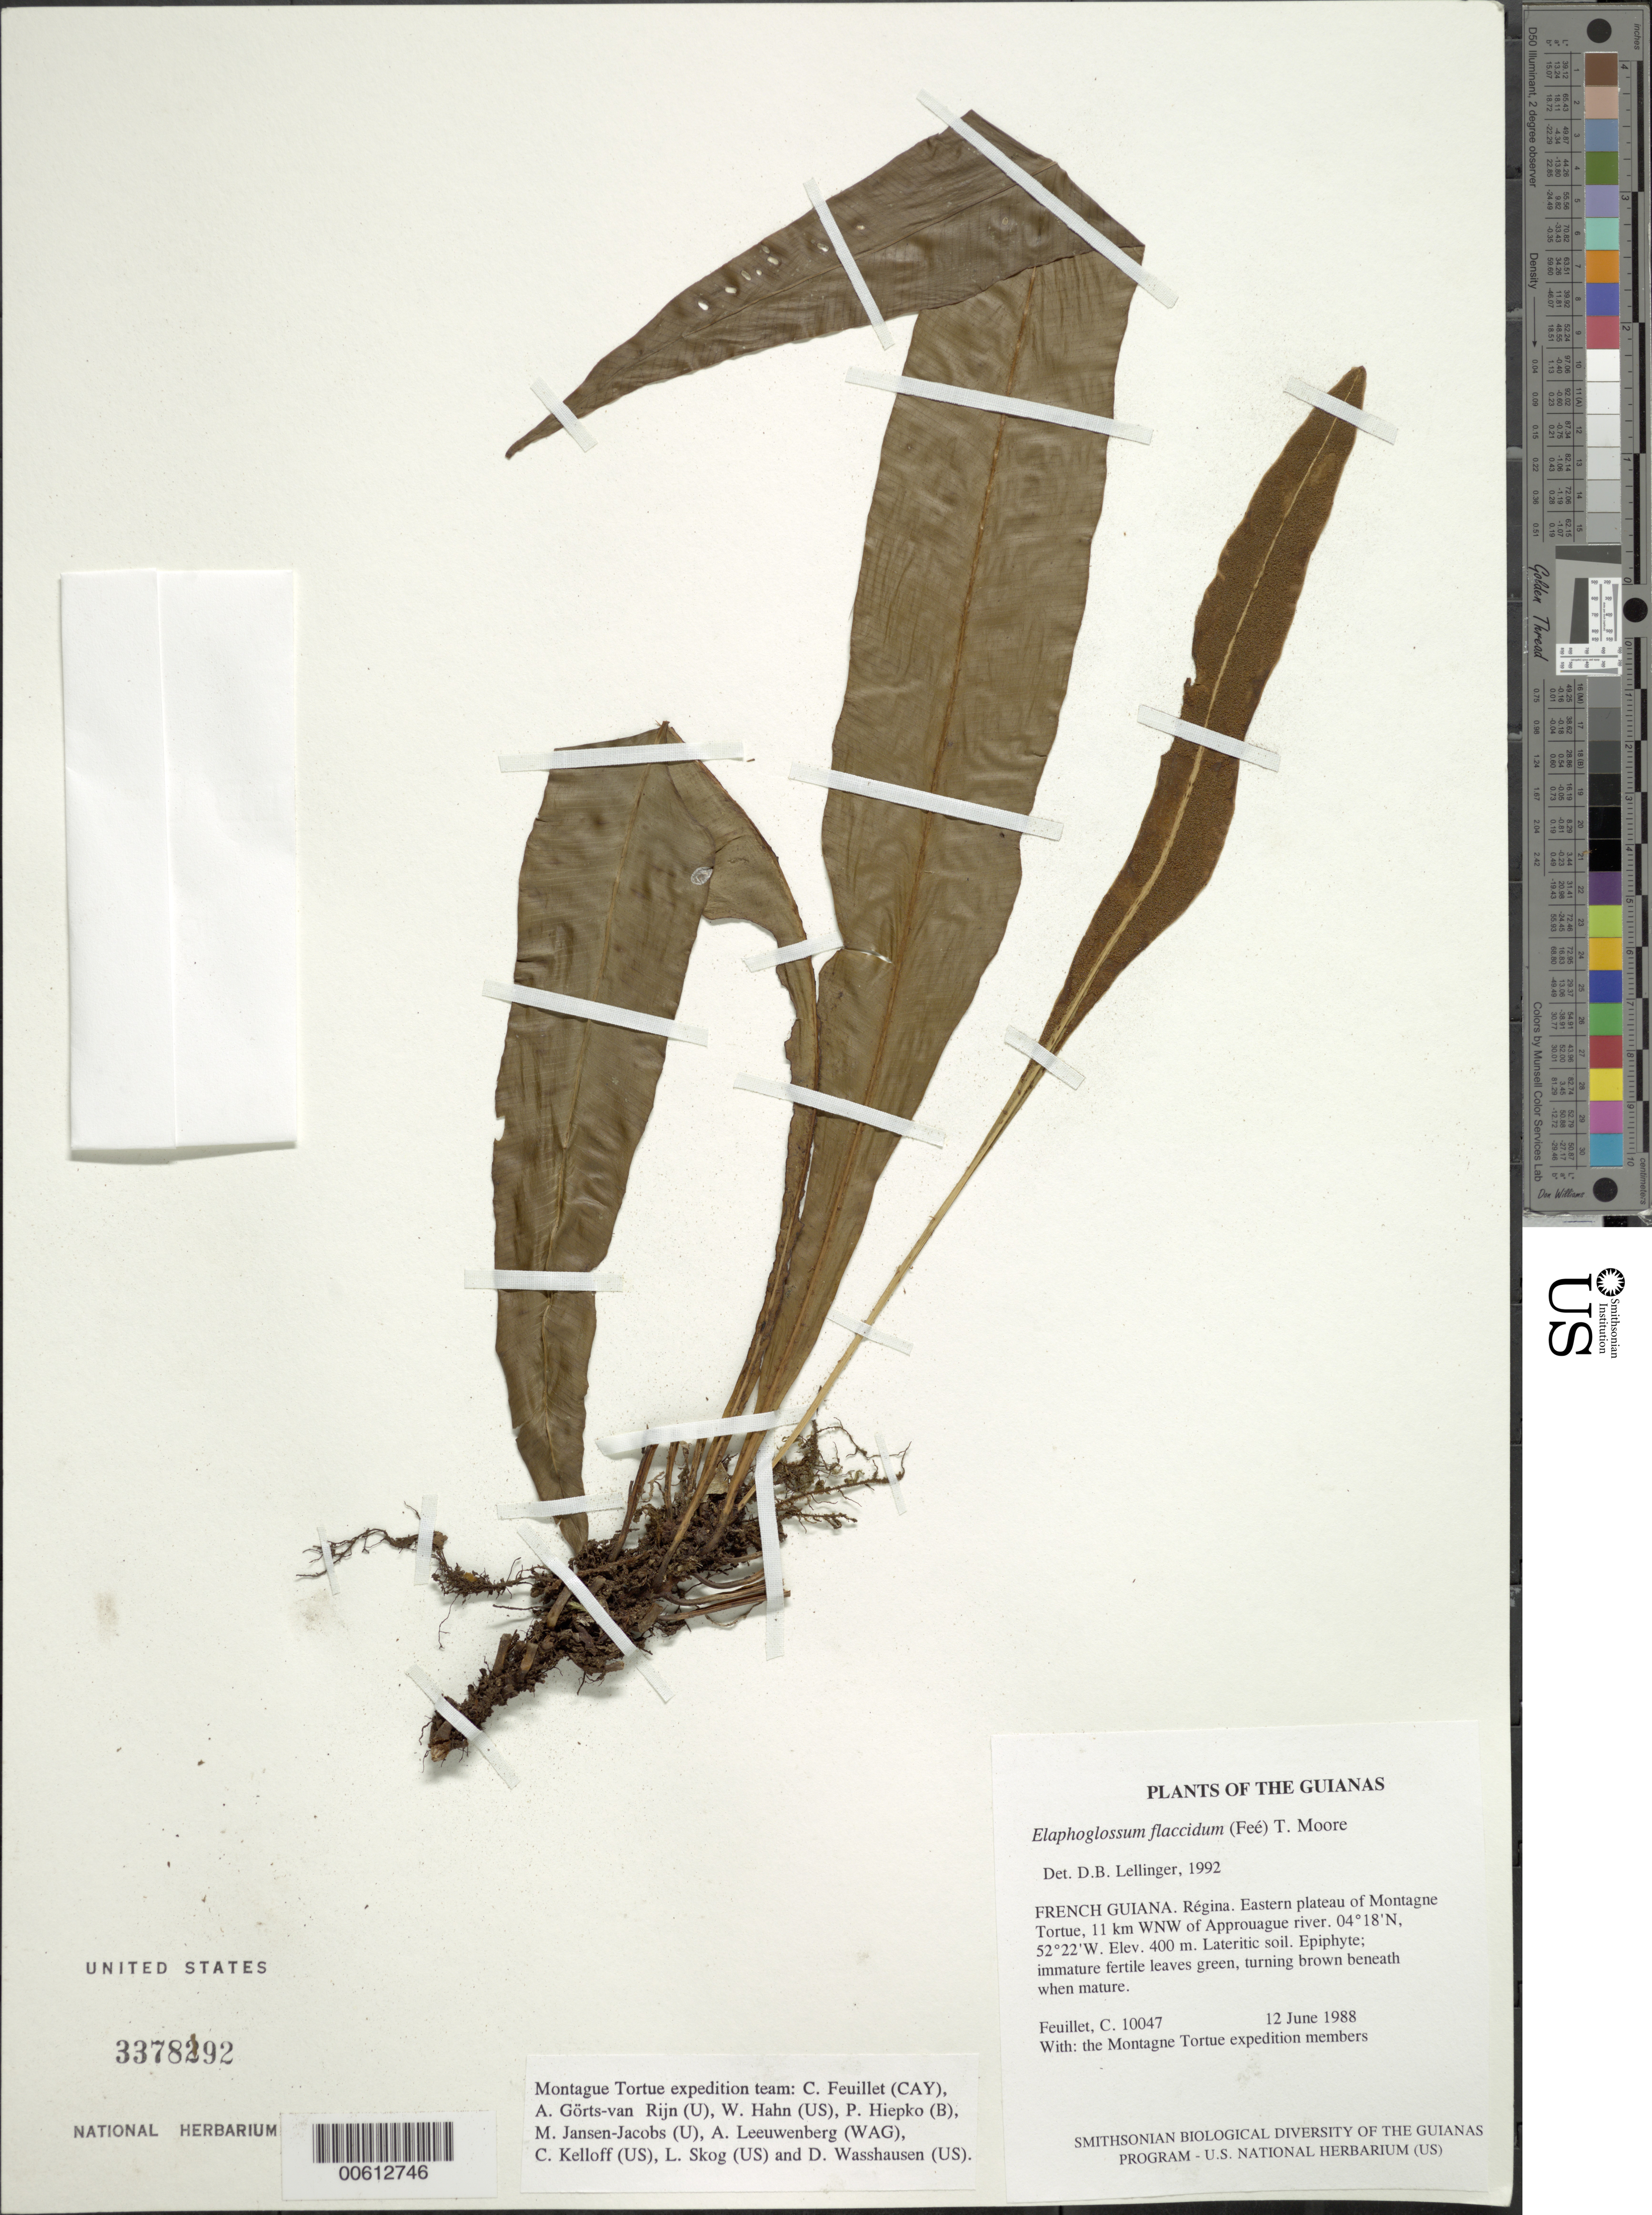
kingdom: Plantae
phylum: Tracheophyta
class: Polypodiopsida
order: Polypodiales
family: Dryopteridaceae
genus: Elaphoglossum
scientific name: Elaphoglossum flaccidum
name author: (Fée) T. Moore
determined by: Lellinger, David B., (BOT), Smithsonian Institution - National Museum of Natural History (UNITED STATES)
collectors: C. Feuillet & Montagne Torte Exped. members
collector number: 10047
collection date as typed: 12 June 1988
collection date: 1988-06-12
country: French Guiana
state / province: Cayenne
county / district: Regina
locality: Eastern plateau of Montagne Tortue, 11 km WNW of Approuague river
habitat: Lateritic soil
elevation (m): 400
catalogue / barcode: US 3378292